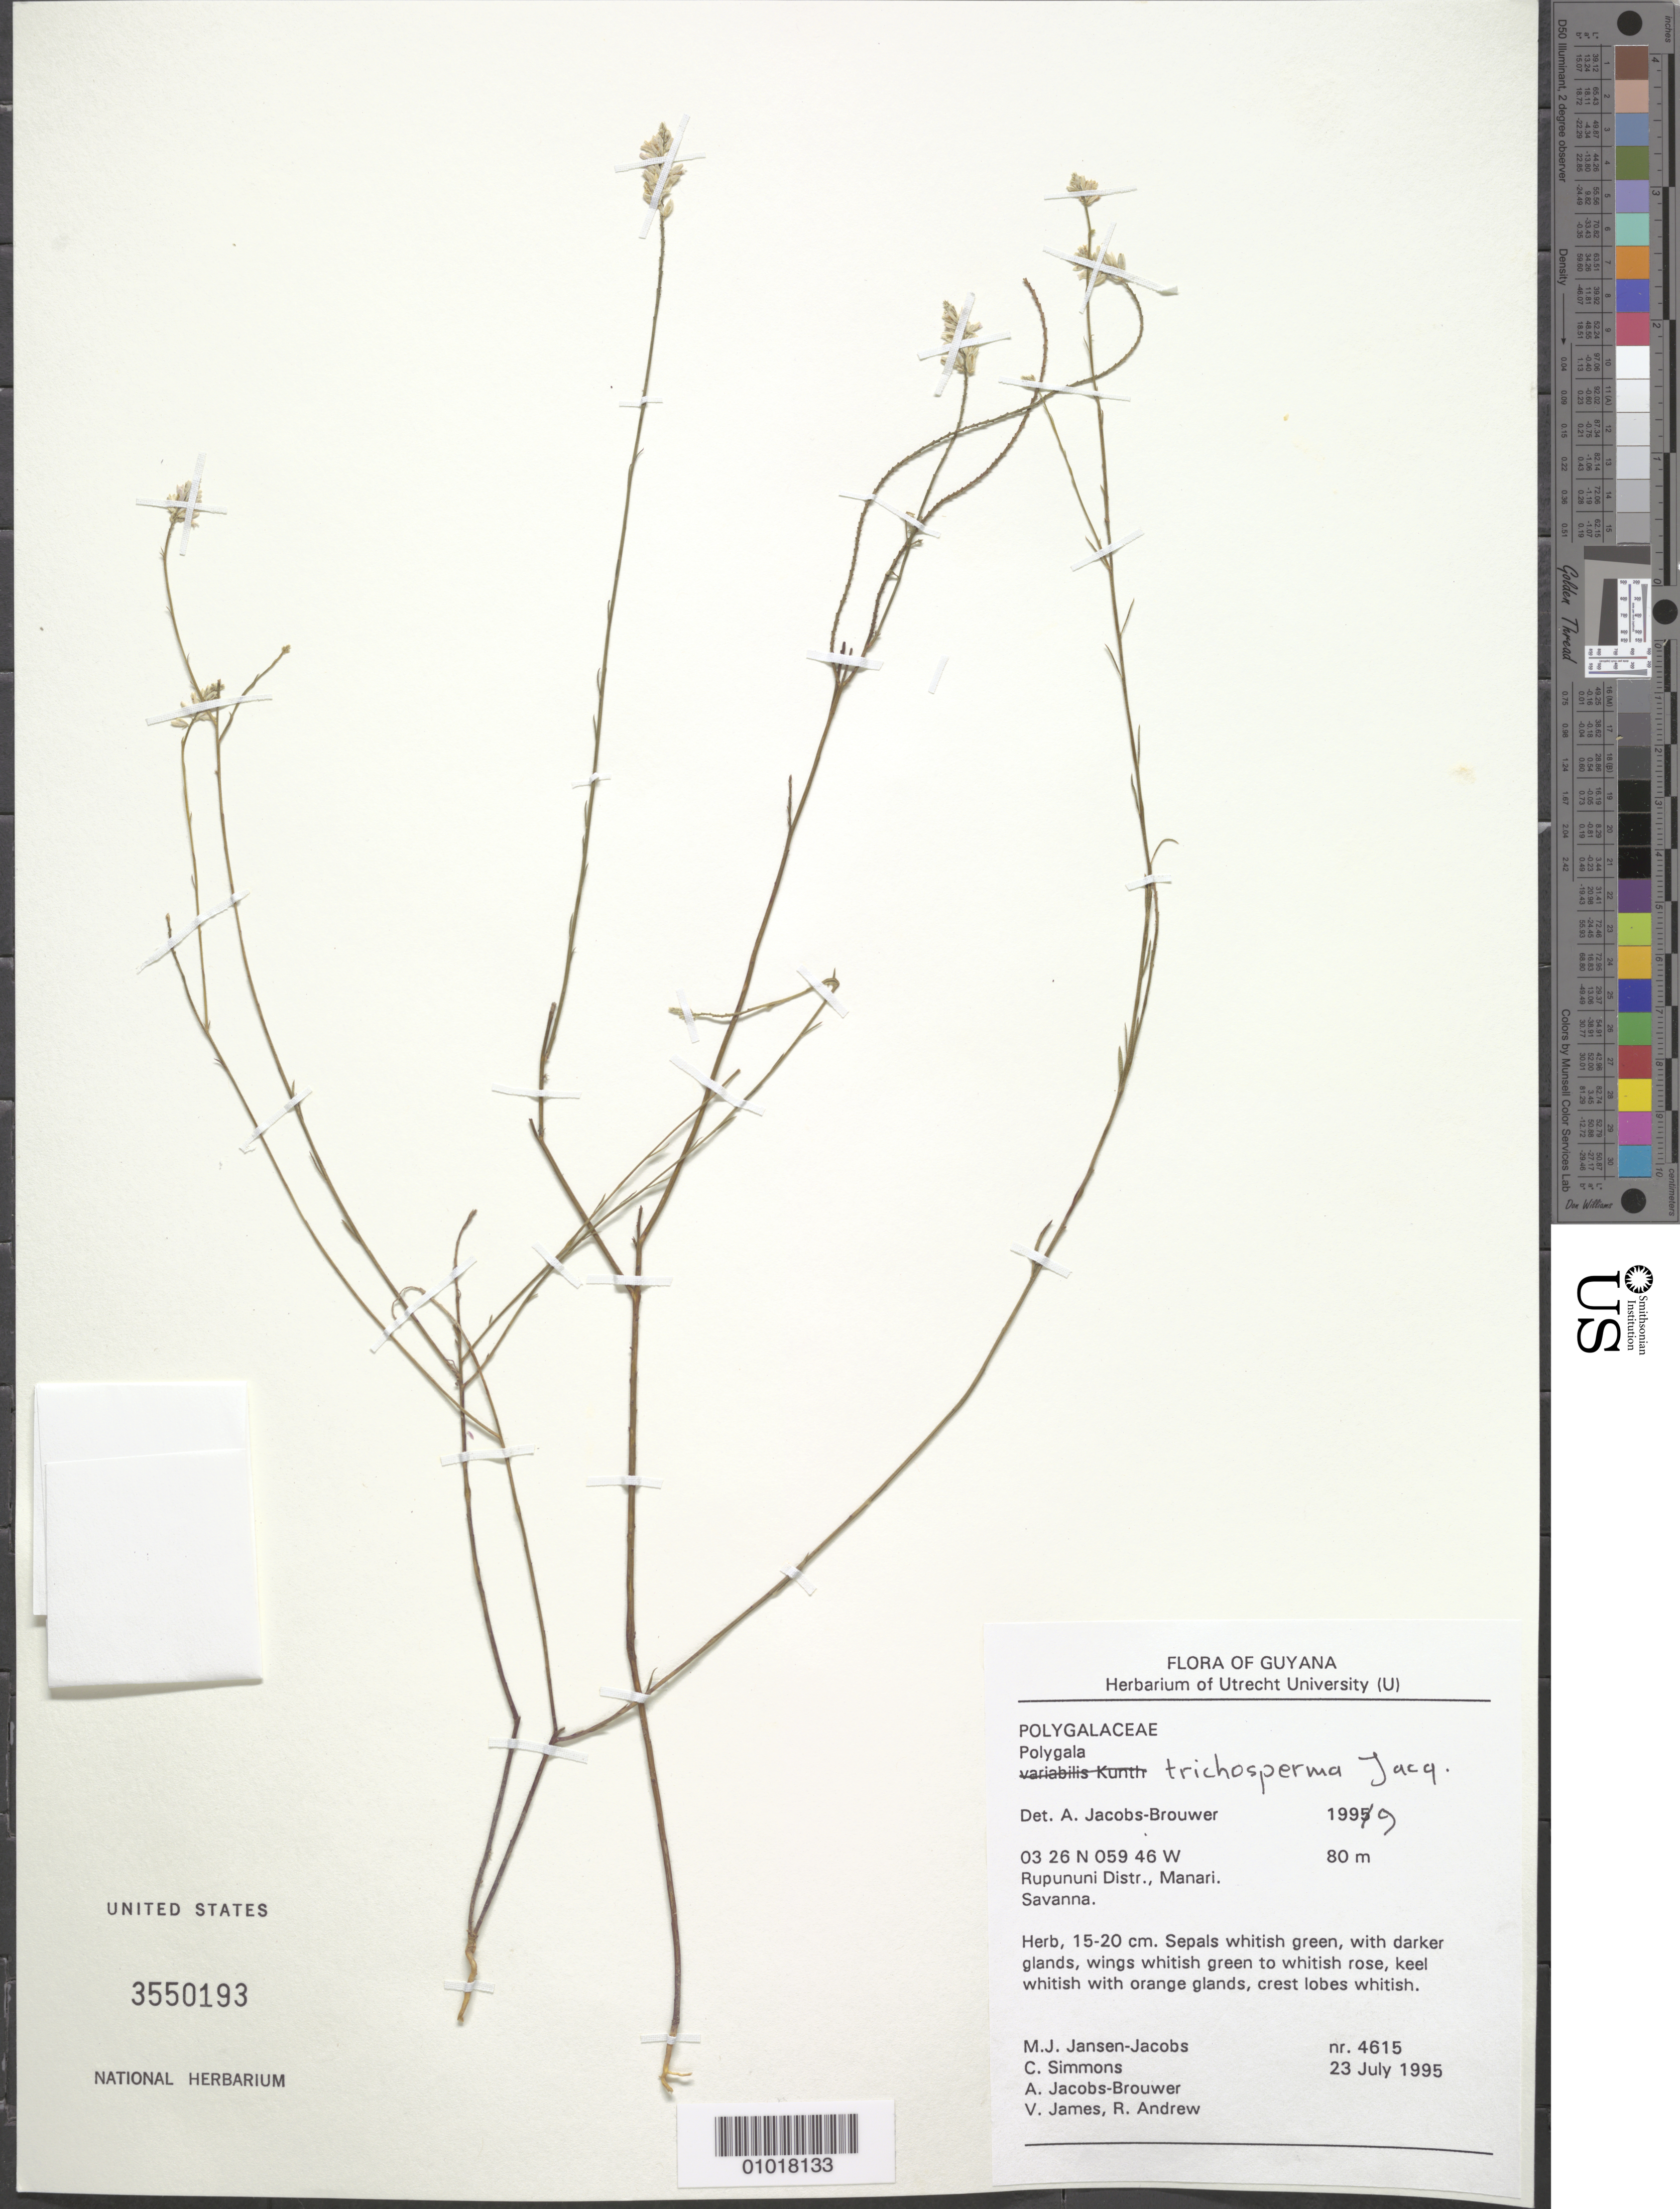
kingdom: Plantae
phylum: Tracheophyta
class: Magnoliopsida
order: Fabales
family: Polygalaceae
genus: Polygala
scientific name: Polygala trichosperma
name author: L.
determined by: Jacobs-Brouwer, A.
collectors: M. J. Jansen-Jacobs, C. Simmons, A. Jacobs-Brouwer, V. James & R. Andrew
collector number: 4615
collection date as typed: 23-Jul-95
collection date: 1995-07-23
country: Guyana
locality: Rupununi District, Manari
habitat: Savanna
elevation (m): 80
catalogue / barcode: US 3550193